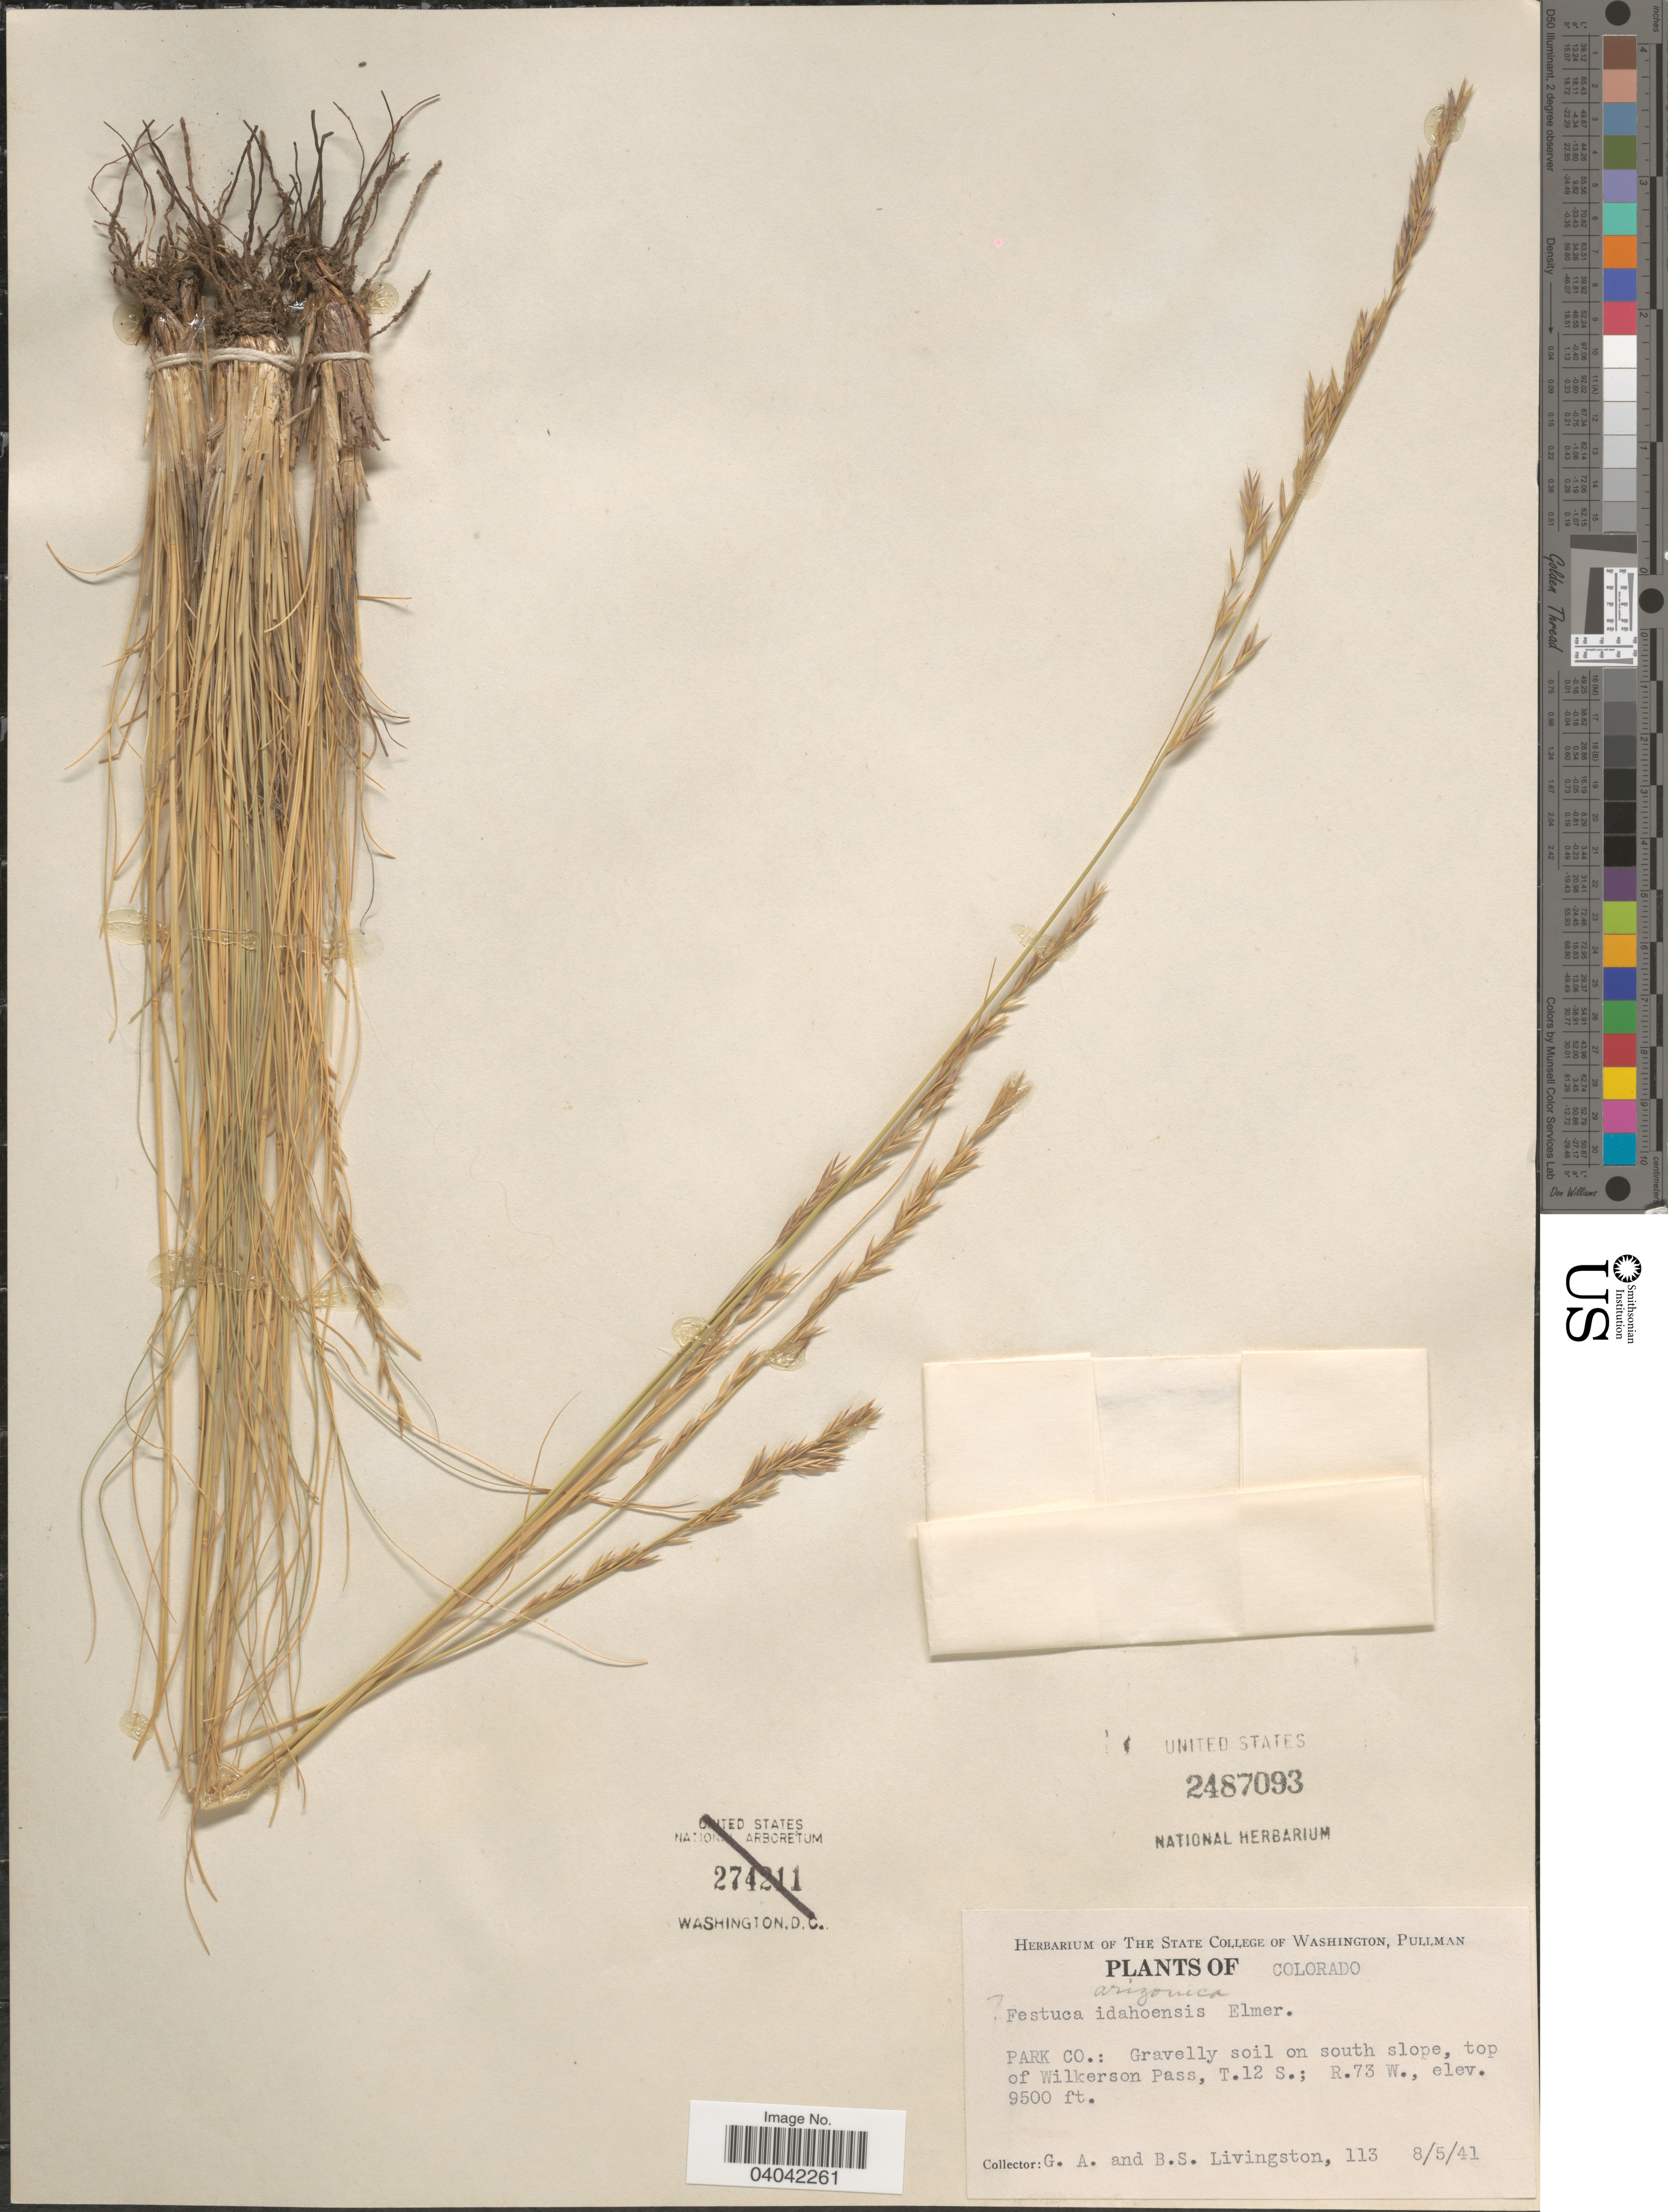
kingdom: Plantae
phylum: Tracheophyta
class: Liliopsida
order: Poales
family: Poaceae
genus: Festuca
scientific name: Festuca idahoensis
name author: Elmer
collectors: G. Livingston & B. Livingston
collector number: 113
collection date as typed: Transcribed d/m/y: 5/8/41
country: United States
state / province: Colorado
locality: Park Co.: Gravelly soil on south slope, top of Wilkerson Pass, T.12 S.; R.73 W.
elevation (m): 2896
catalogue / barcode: US 2487093